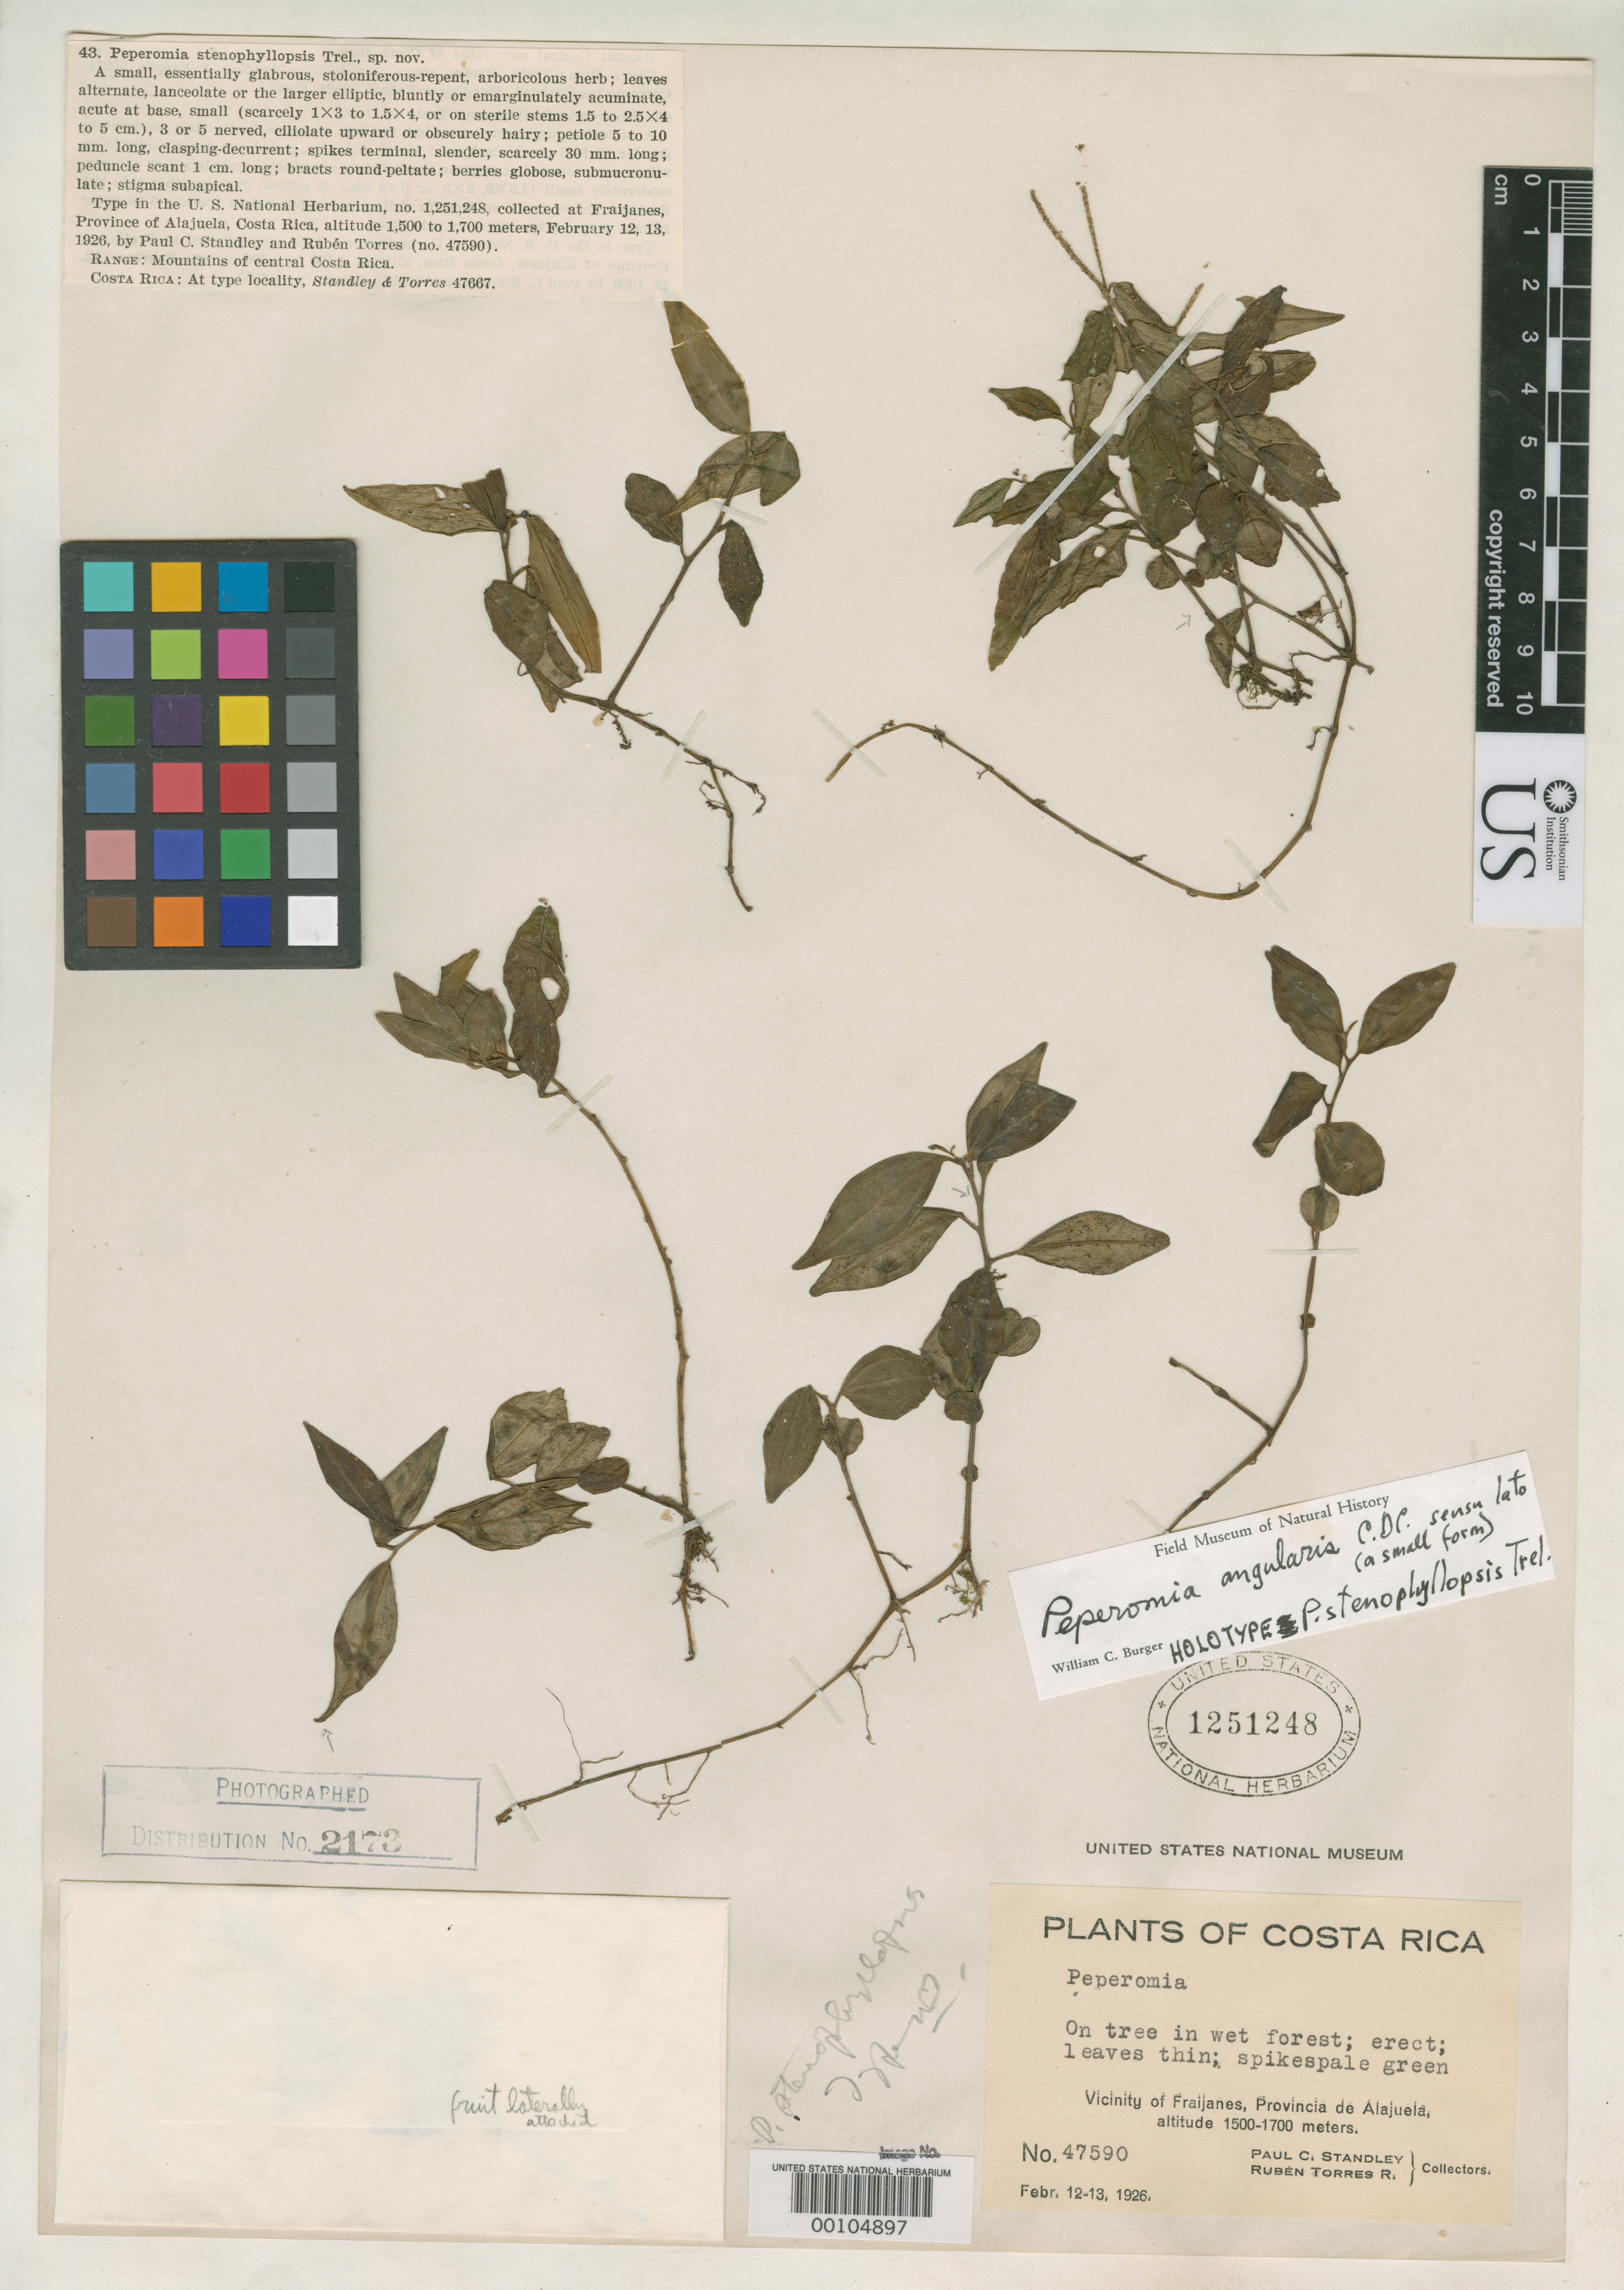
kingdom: Plantae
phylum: Tracheophyta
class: Magnoliopsida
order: Piperales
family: Piperaceae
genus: Peperomia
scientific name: Peperomia stenophyllopsis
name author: Trel.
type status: Holotype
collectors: P. C. Standley & R. Torres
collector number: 47590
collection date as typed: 12 Feb 1926 to 13 Feb 1926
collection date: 1926-02-12/1926-02-13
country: Costa Rica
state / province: Alajuela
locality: Fraijanes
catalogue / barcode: US 1251248